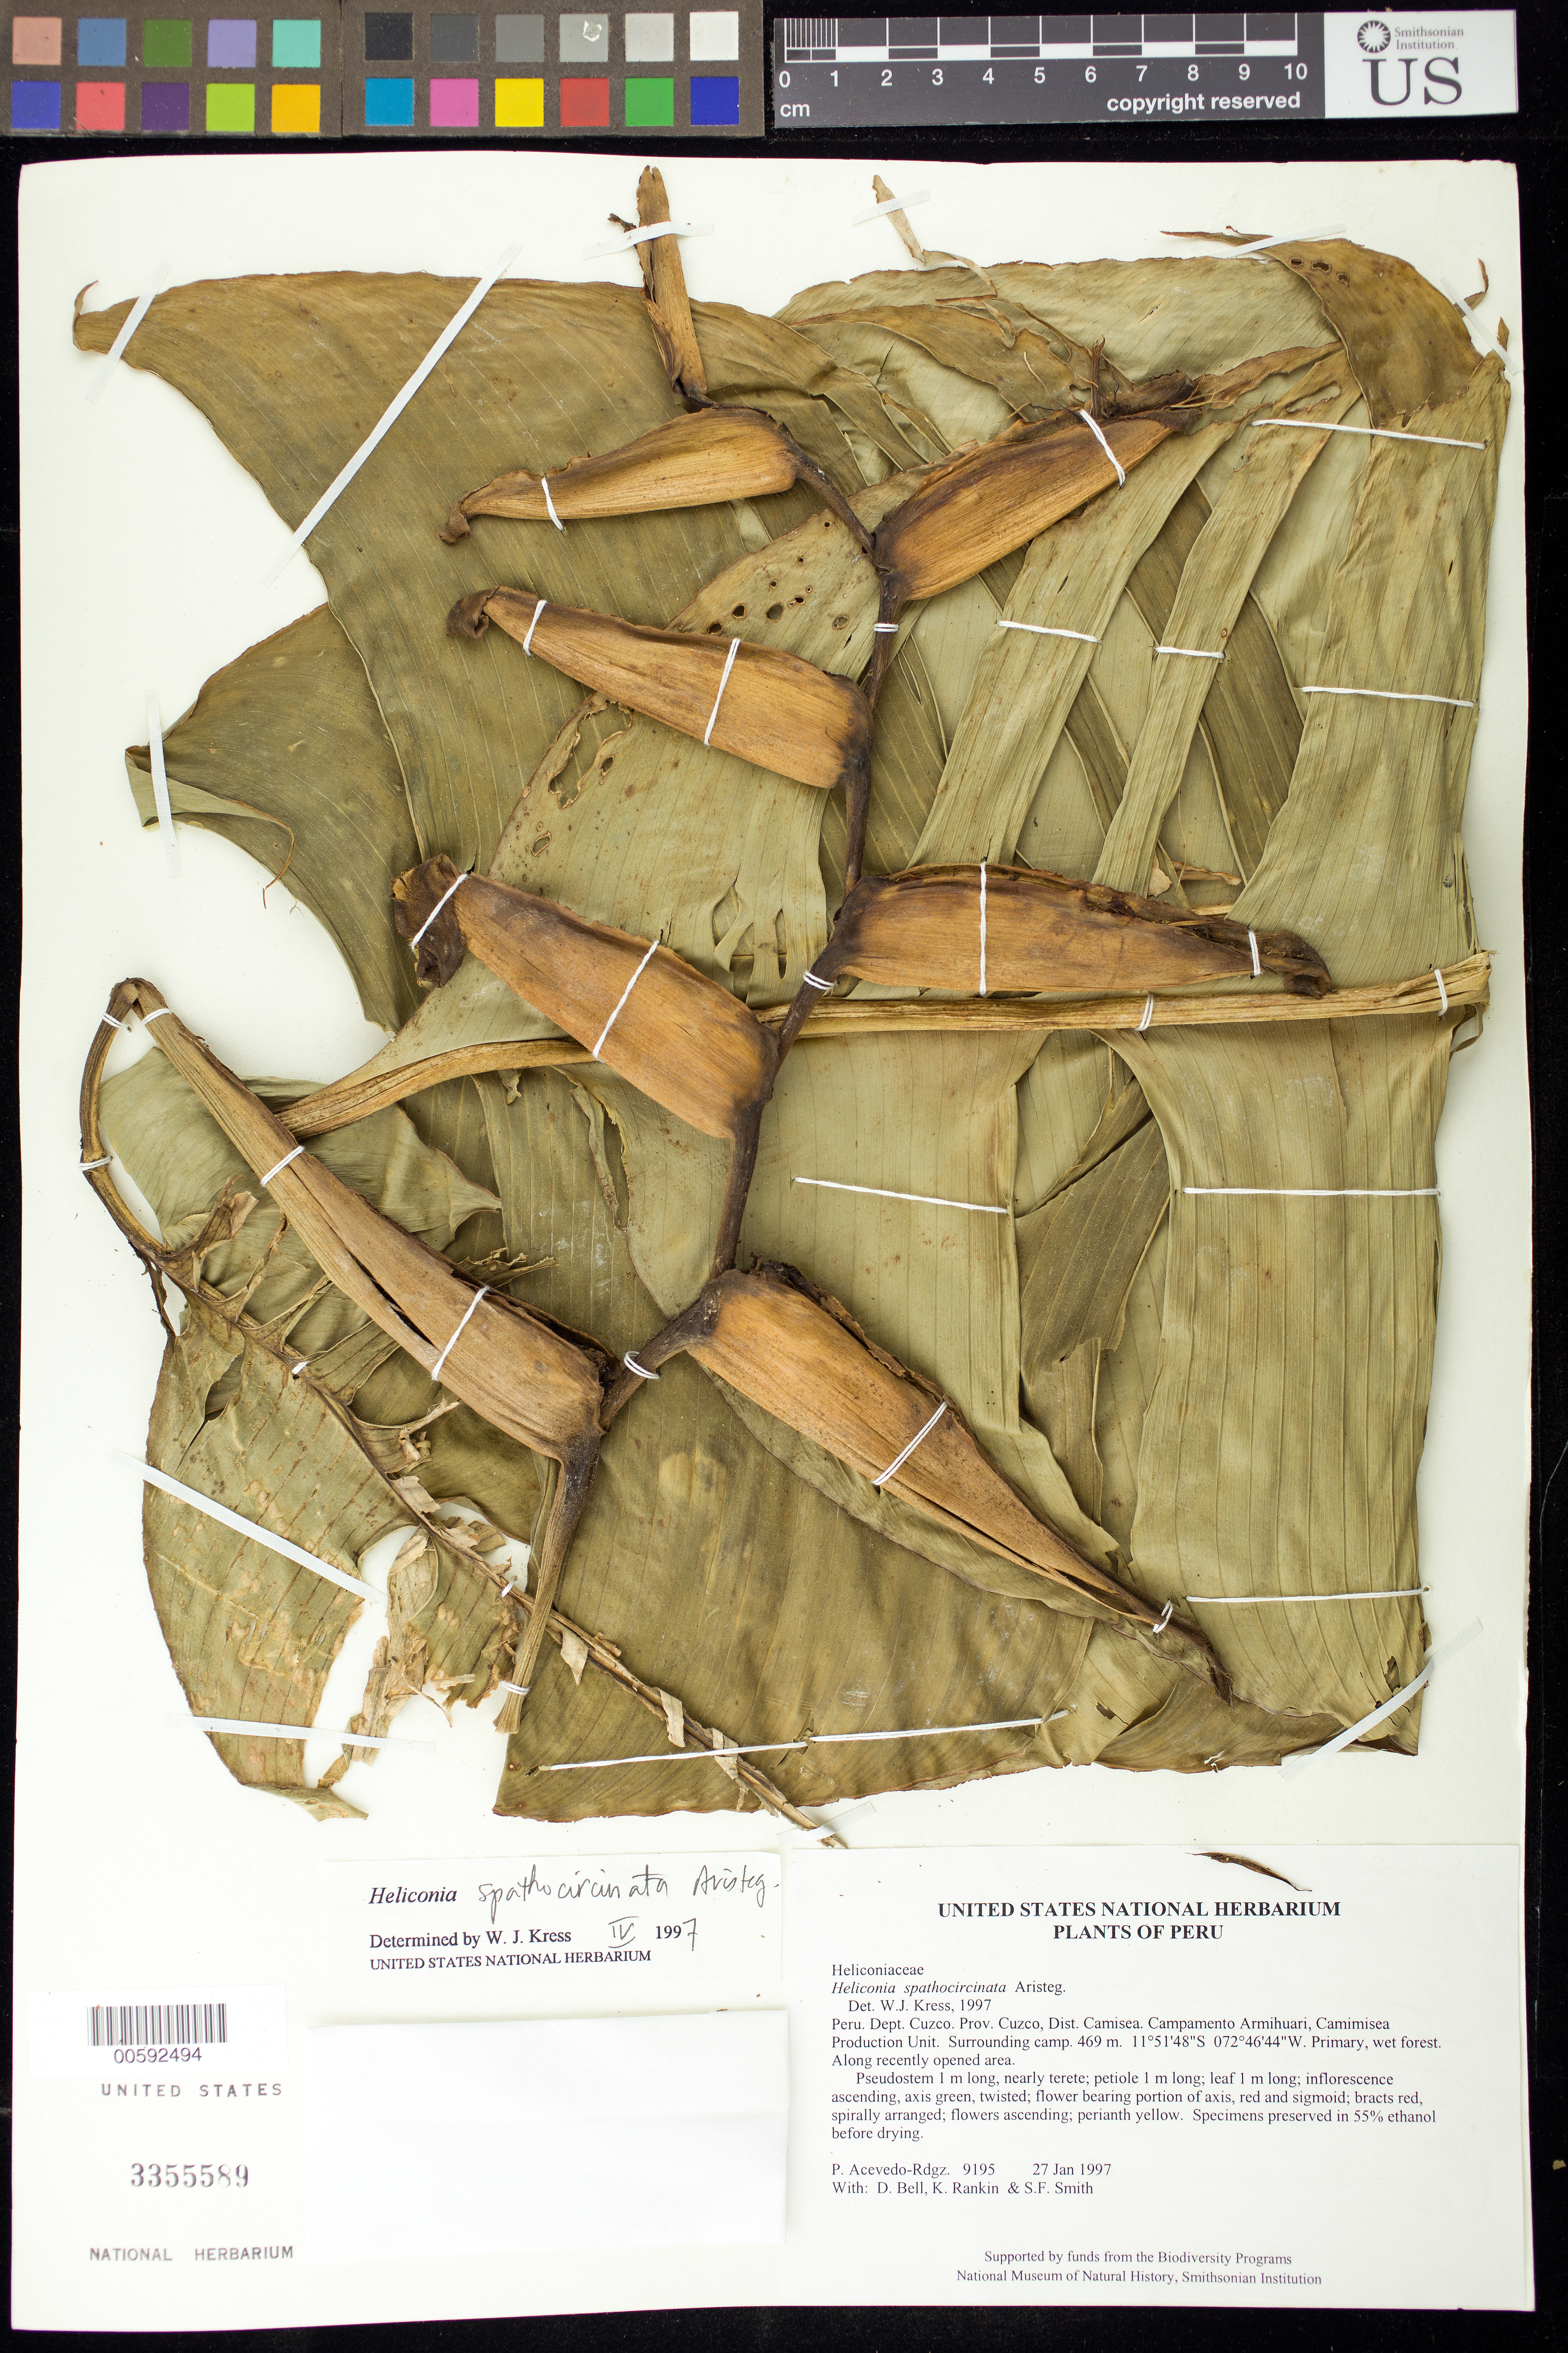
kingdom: Plantae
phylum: Tracheophyta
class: Liliopsida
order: Zingiberales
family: Heliconiaceae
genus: Heliconia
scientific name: Heliconia spathocircinata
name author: Aristeg.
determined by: Kress, W. J., (US), Smithsonian Institution - National Museum of Natural History (UNITED STATES)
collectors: P. Acevedo-Rodr., D. A. Bell, K. B. Rankin & S.F. Smith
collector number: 9195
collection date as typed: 27 Jan 1997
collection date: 1997-01-27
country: Peru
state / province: Cusco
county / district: Cusco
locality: Districto Camisea, Campamento Armihuari, Camimisea Production Unit. Surrounding camp.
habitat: Primary, wet forest. Along recently opened area.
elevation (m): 469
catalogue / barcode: US 3355589